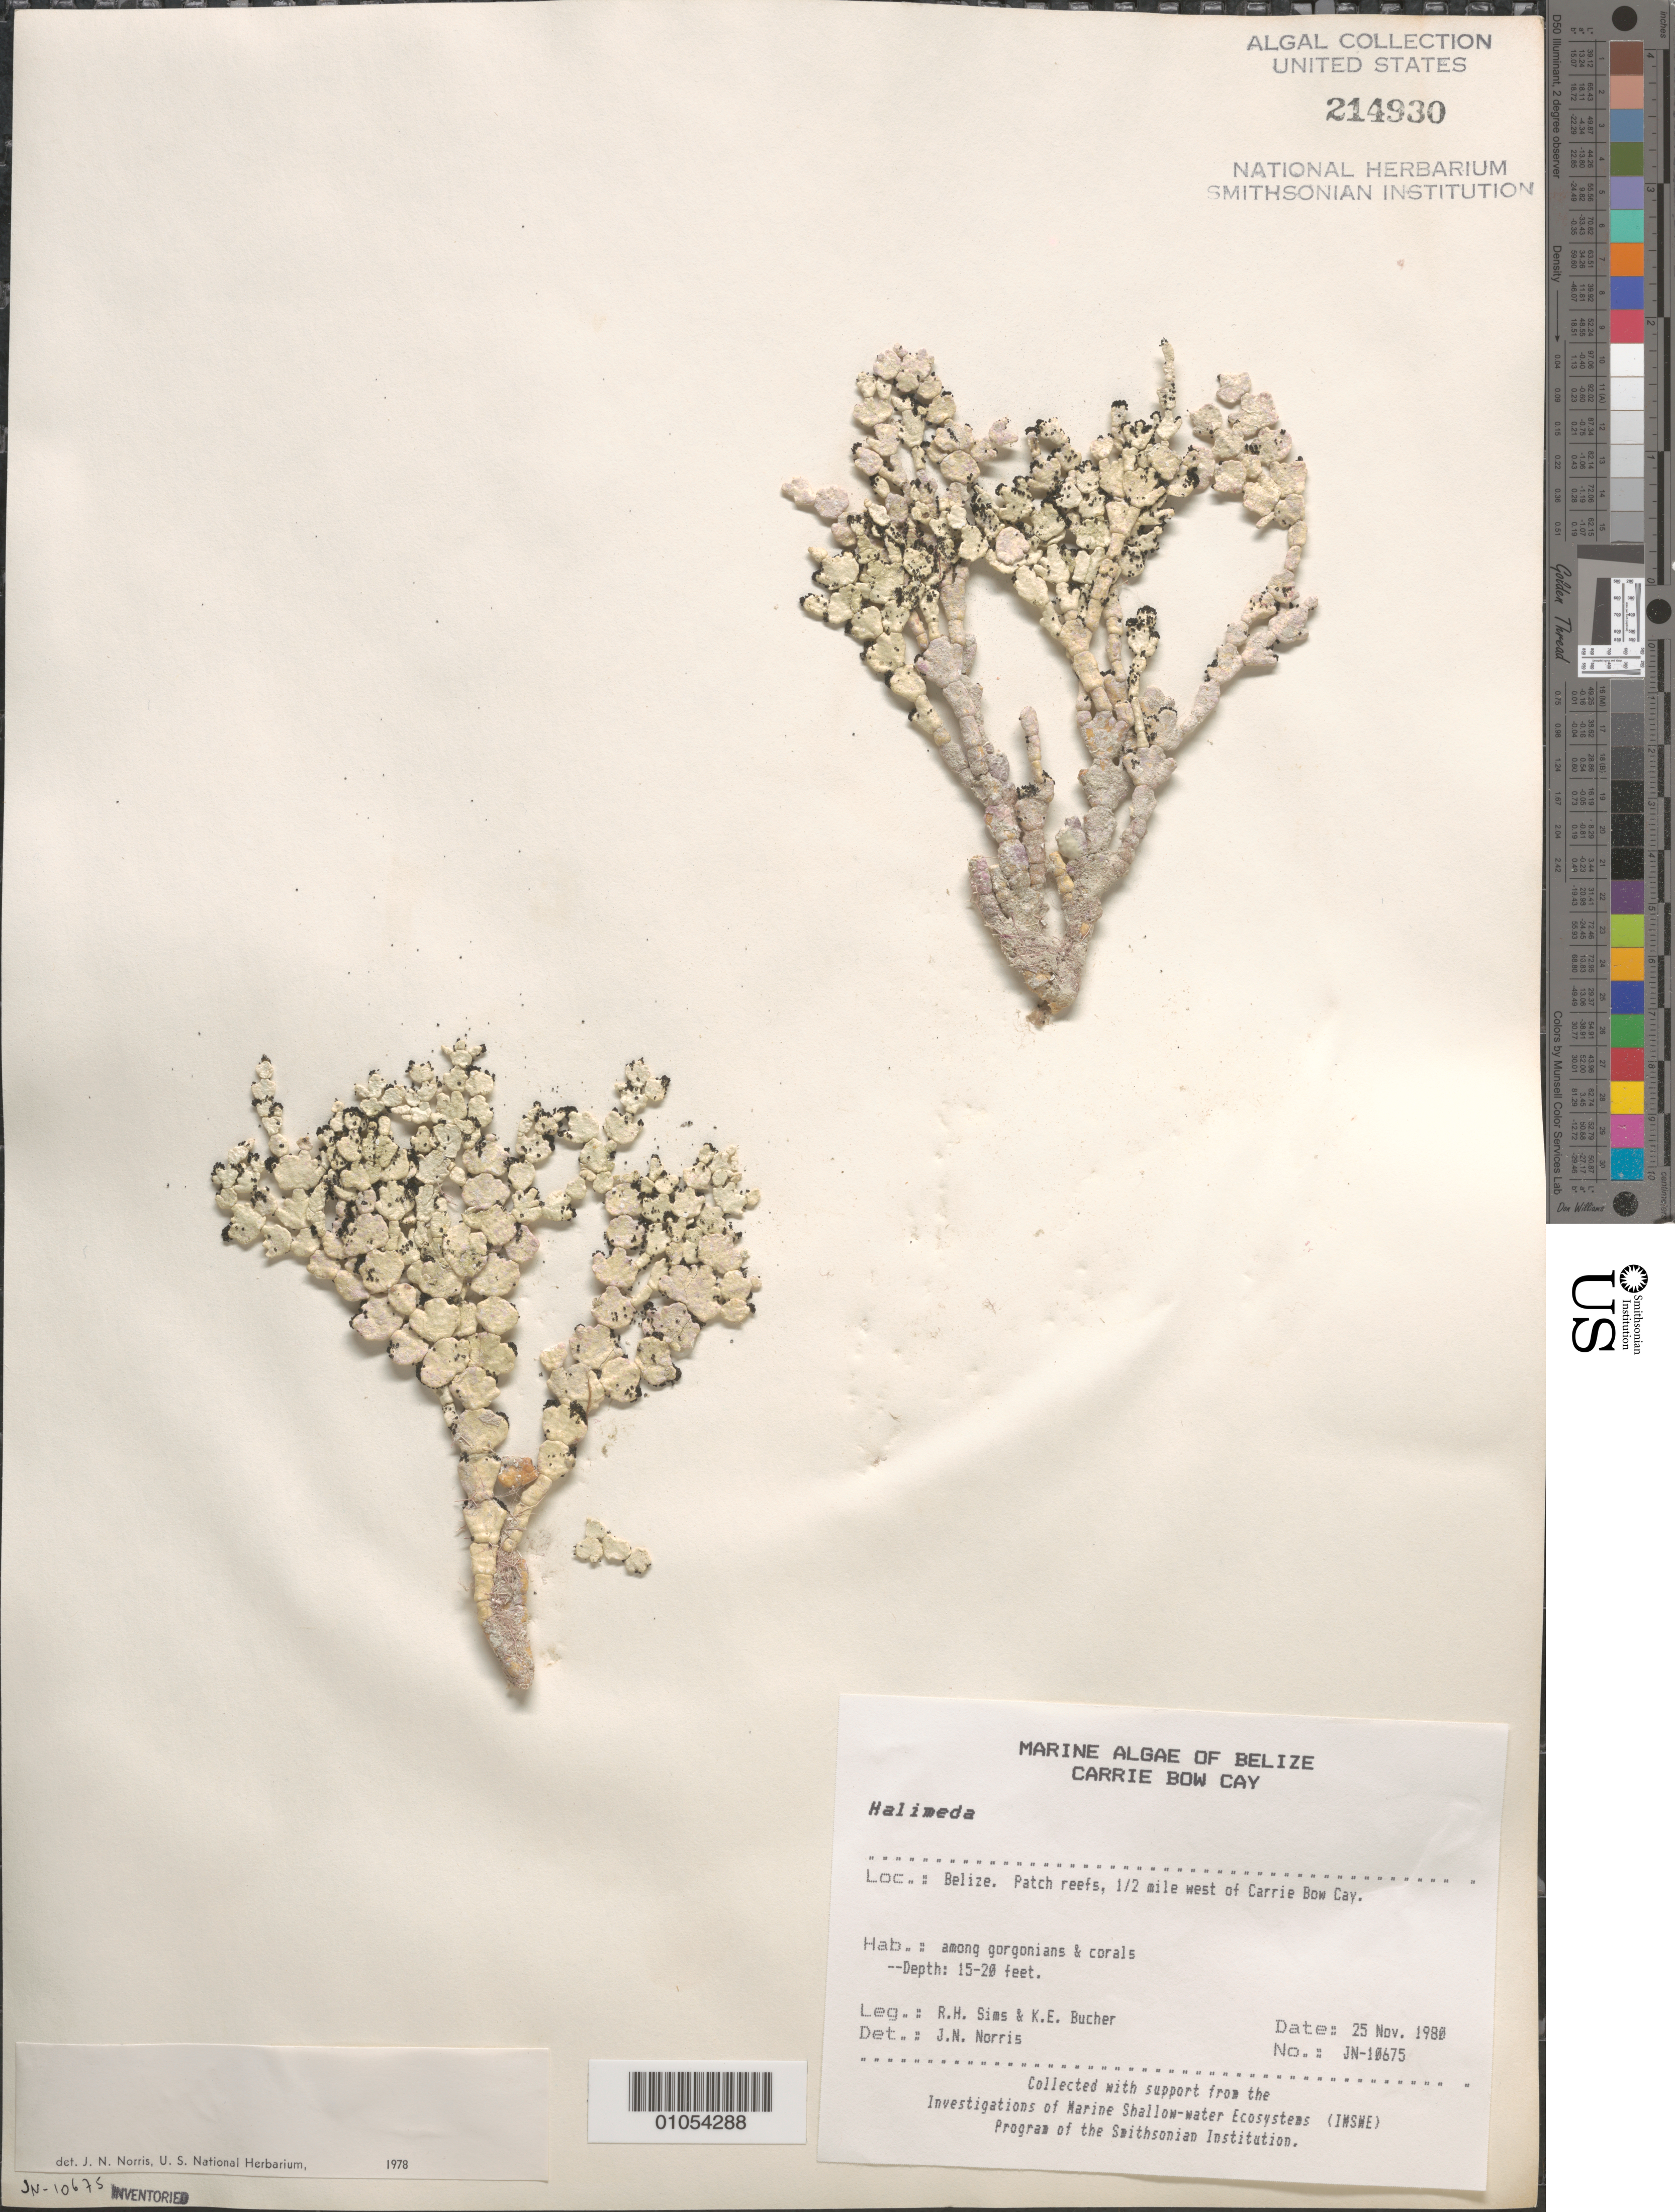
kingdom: Plantae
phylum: Chlorophyta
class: Ulvophyceae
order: Bryopsidales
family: Halimedaceae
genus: Halimeda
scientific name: Halimeda sp.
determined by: Norris, James N.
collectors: R. H. Sims & K. E. Bucher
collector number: JN-10675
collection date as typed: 25 Nov 1980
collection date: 1980-11-25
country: Belize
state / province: Stann Creek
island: Carrie Bow Cay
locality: Patch reefs, 1/2 mile west of Carrie Bow Cay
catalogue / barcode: US 214930